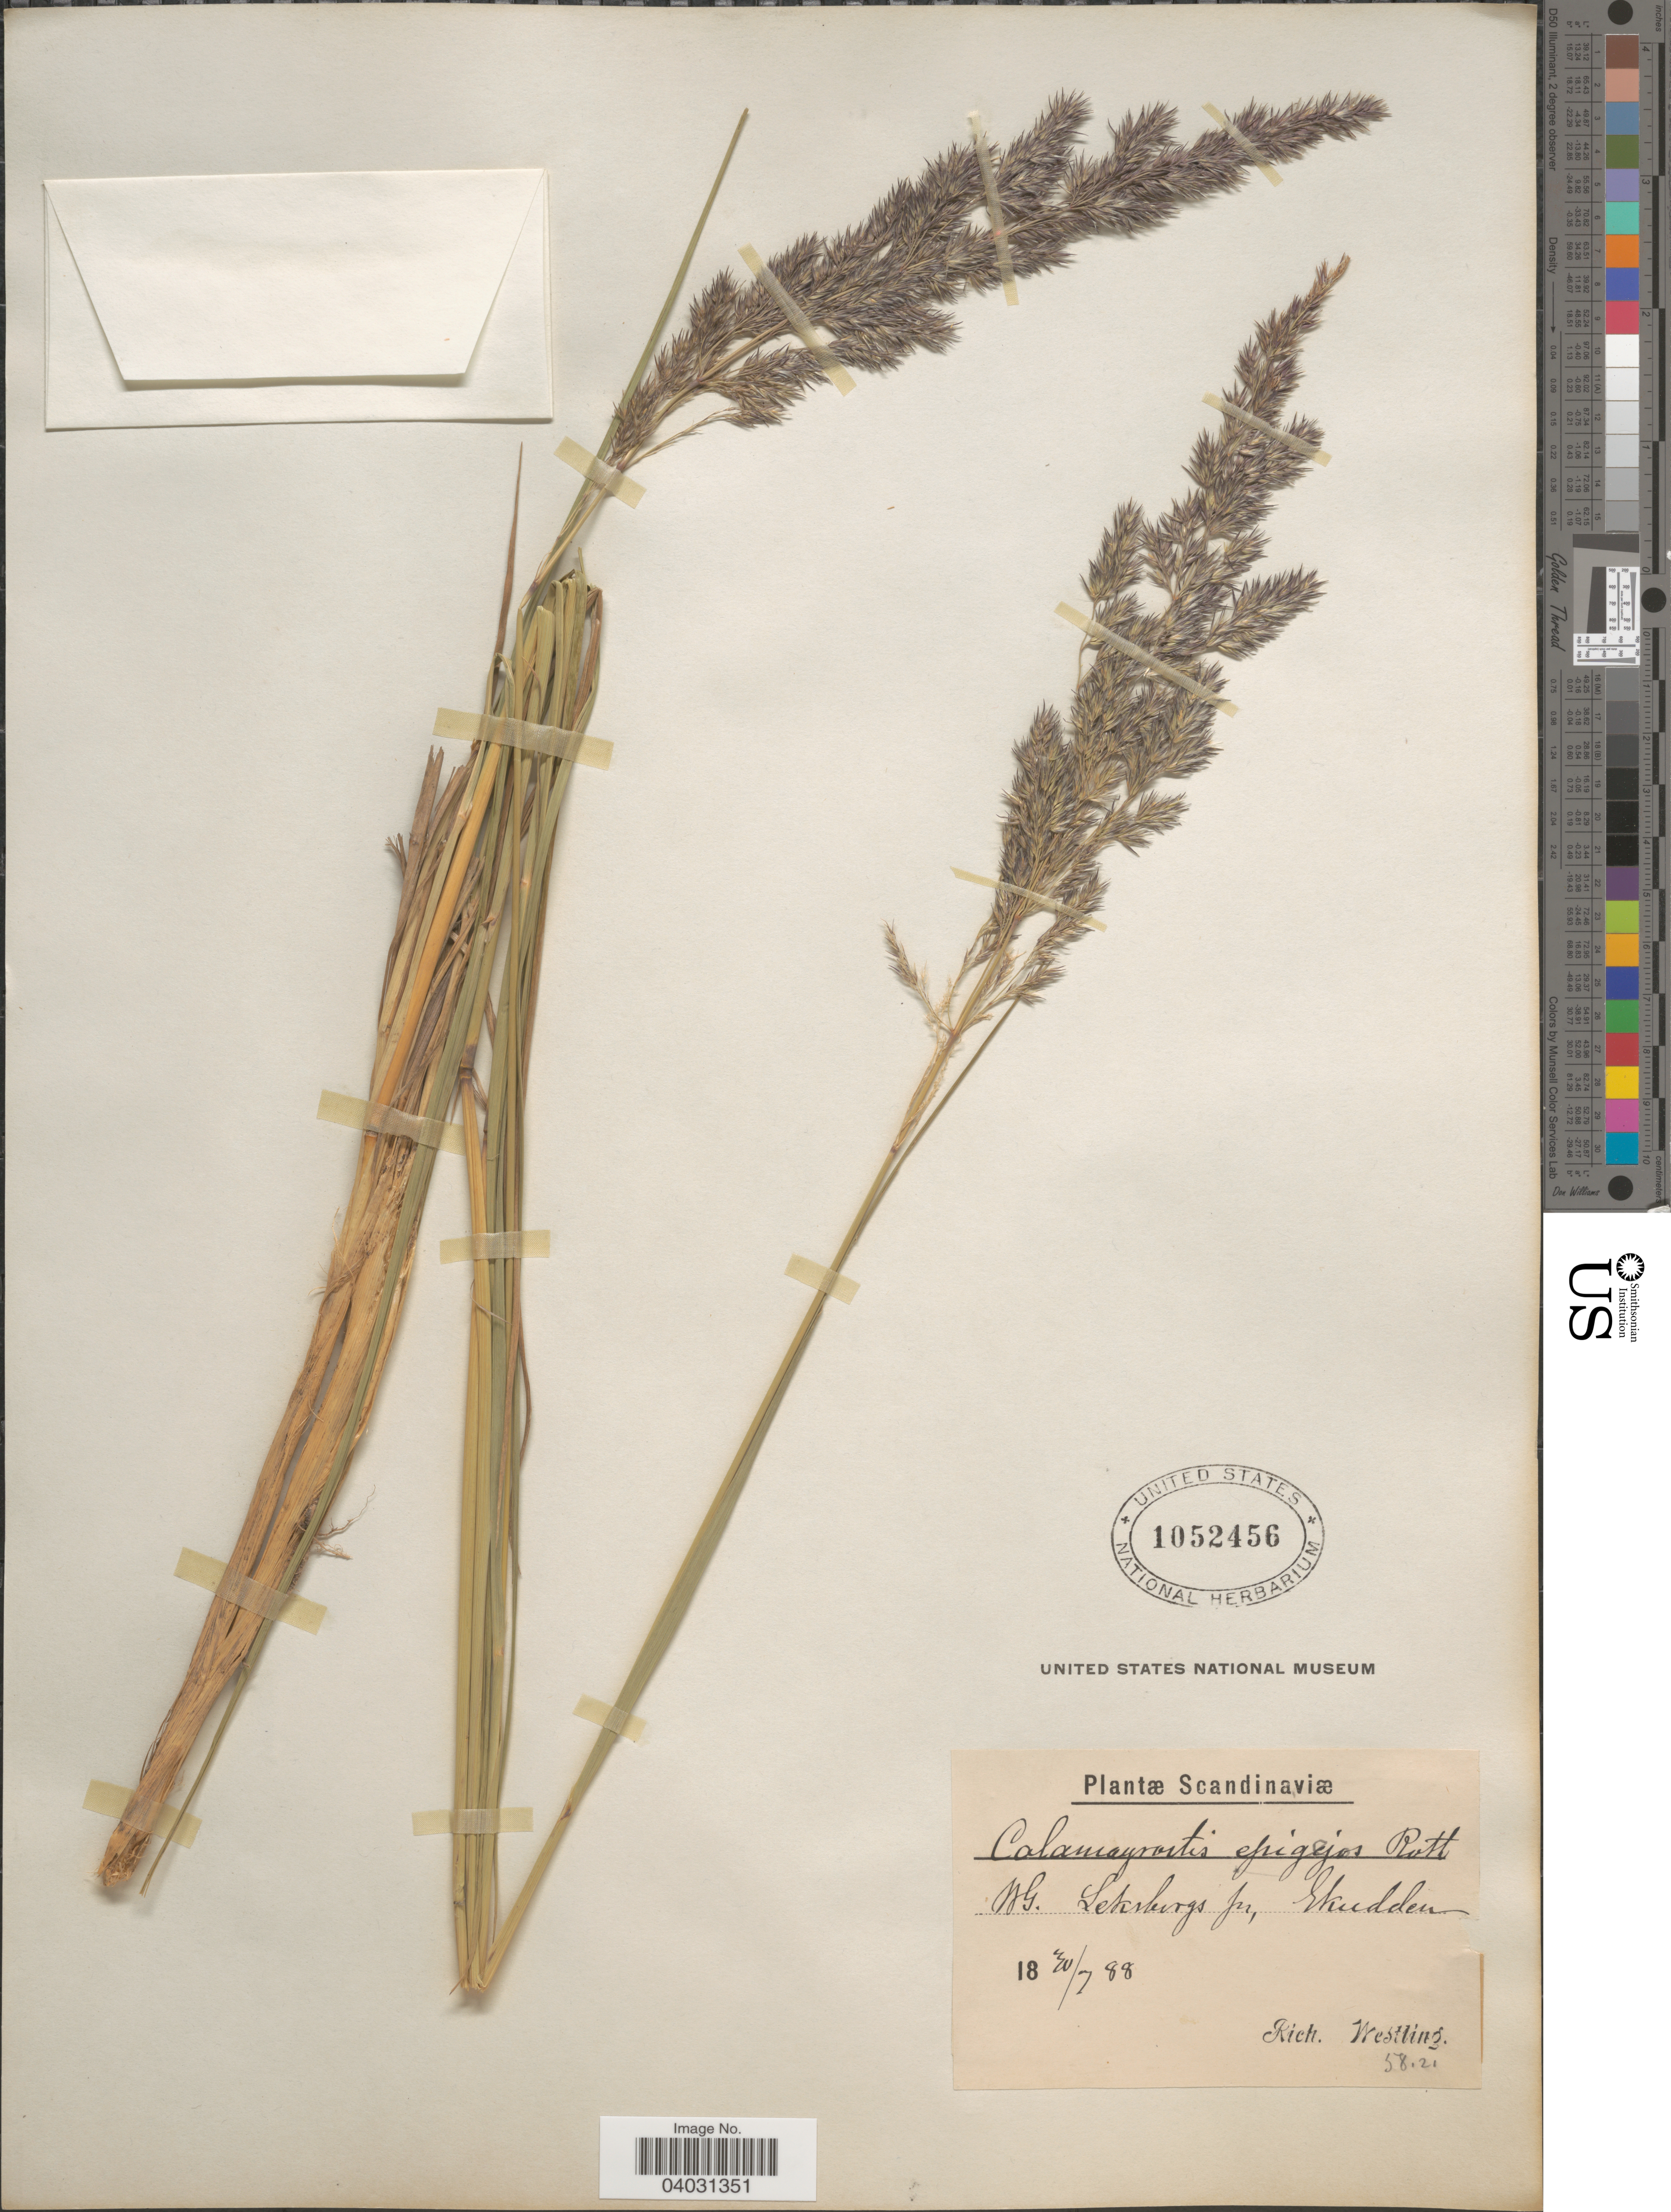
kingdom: Plantae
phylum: Tracheophyta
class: Liliopsida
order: Poales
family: Poaceae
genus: Calamagrostis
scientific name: Calamagrostis epigeios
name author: (L.) Roth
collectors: R. Westling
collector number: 5821?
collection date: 1888-07-30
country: Sweden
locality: Scandinaviæ. NG. Leksbergs ju, Ekudden.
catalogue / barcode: US 1052456